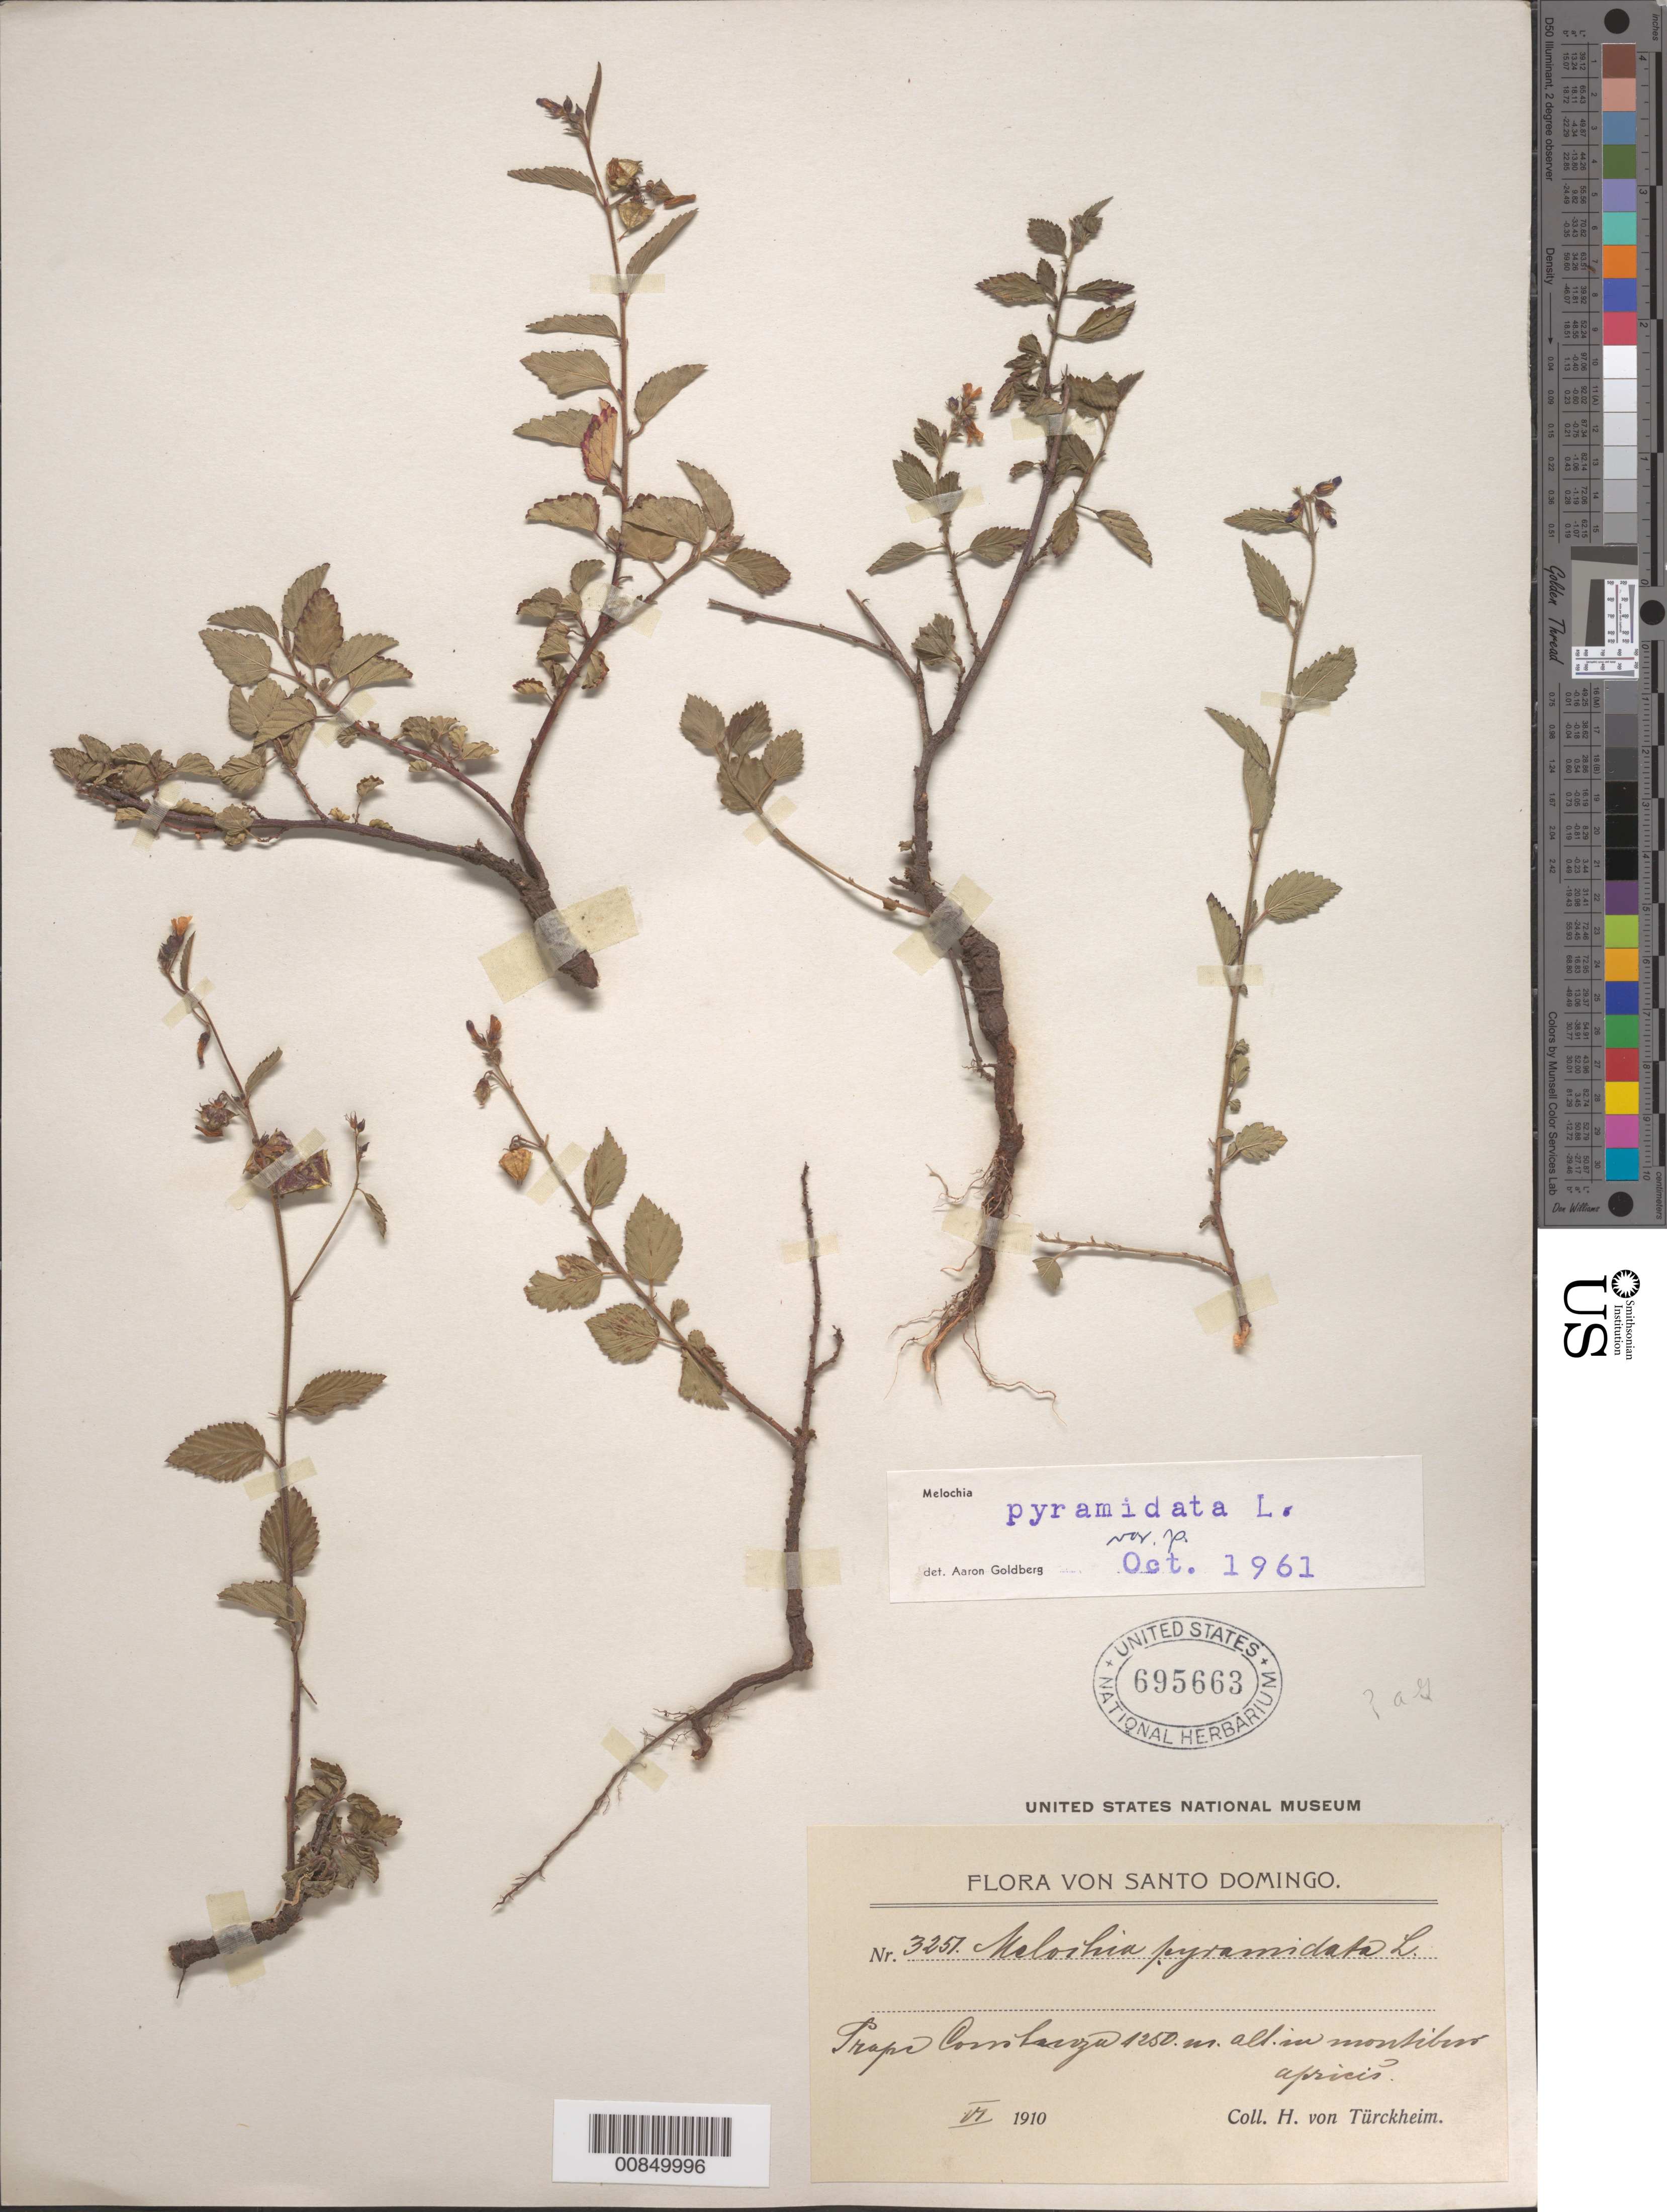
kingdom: Plantae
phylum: Tracheophyta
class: Magnoliopsida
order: Malvales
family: Malvaceae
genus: Melochia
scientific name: Melochia pyramidata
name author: L.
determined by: Goldberg, Aaron, (US), NMNH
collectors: H. von Türckheim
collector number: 3251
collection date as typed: Jun 1910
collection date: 1910-06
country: Dominican Republic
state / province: La Vega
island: Hispaniola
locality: Constanza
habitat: In "montibus africis"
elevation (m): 1250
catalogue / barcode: US 695663